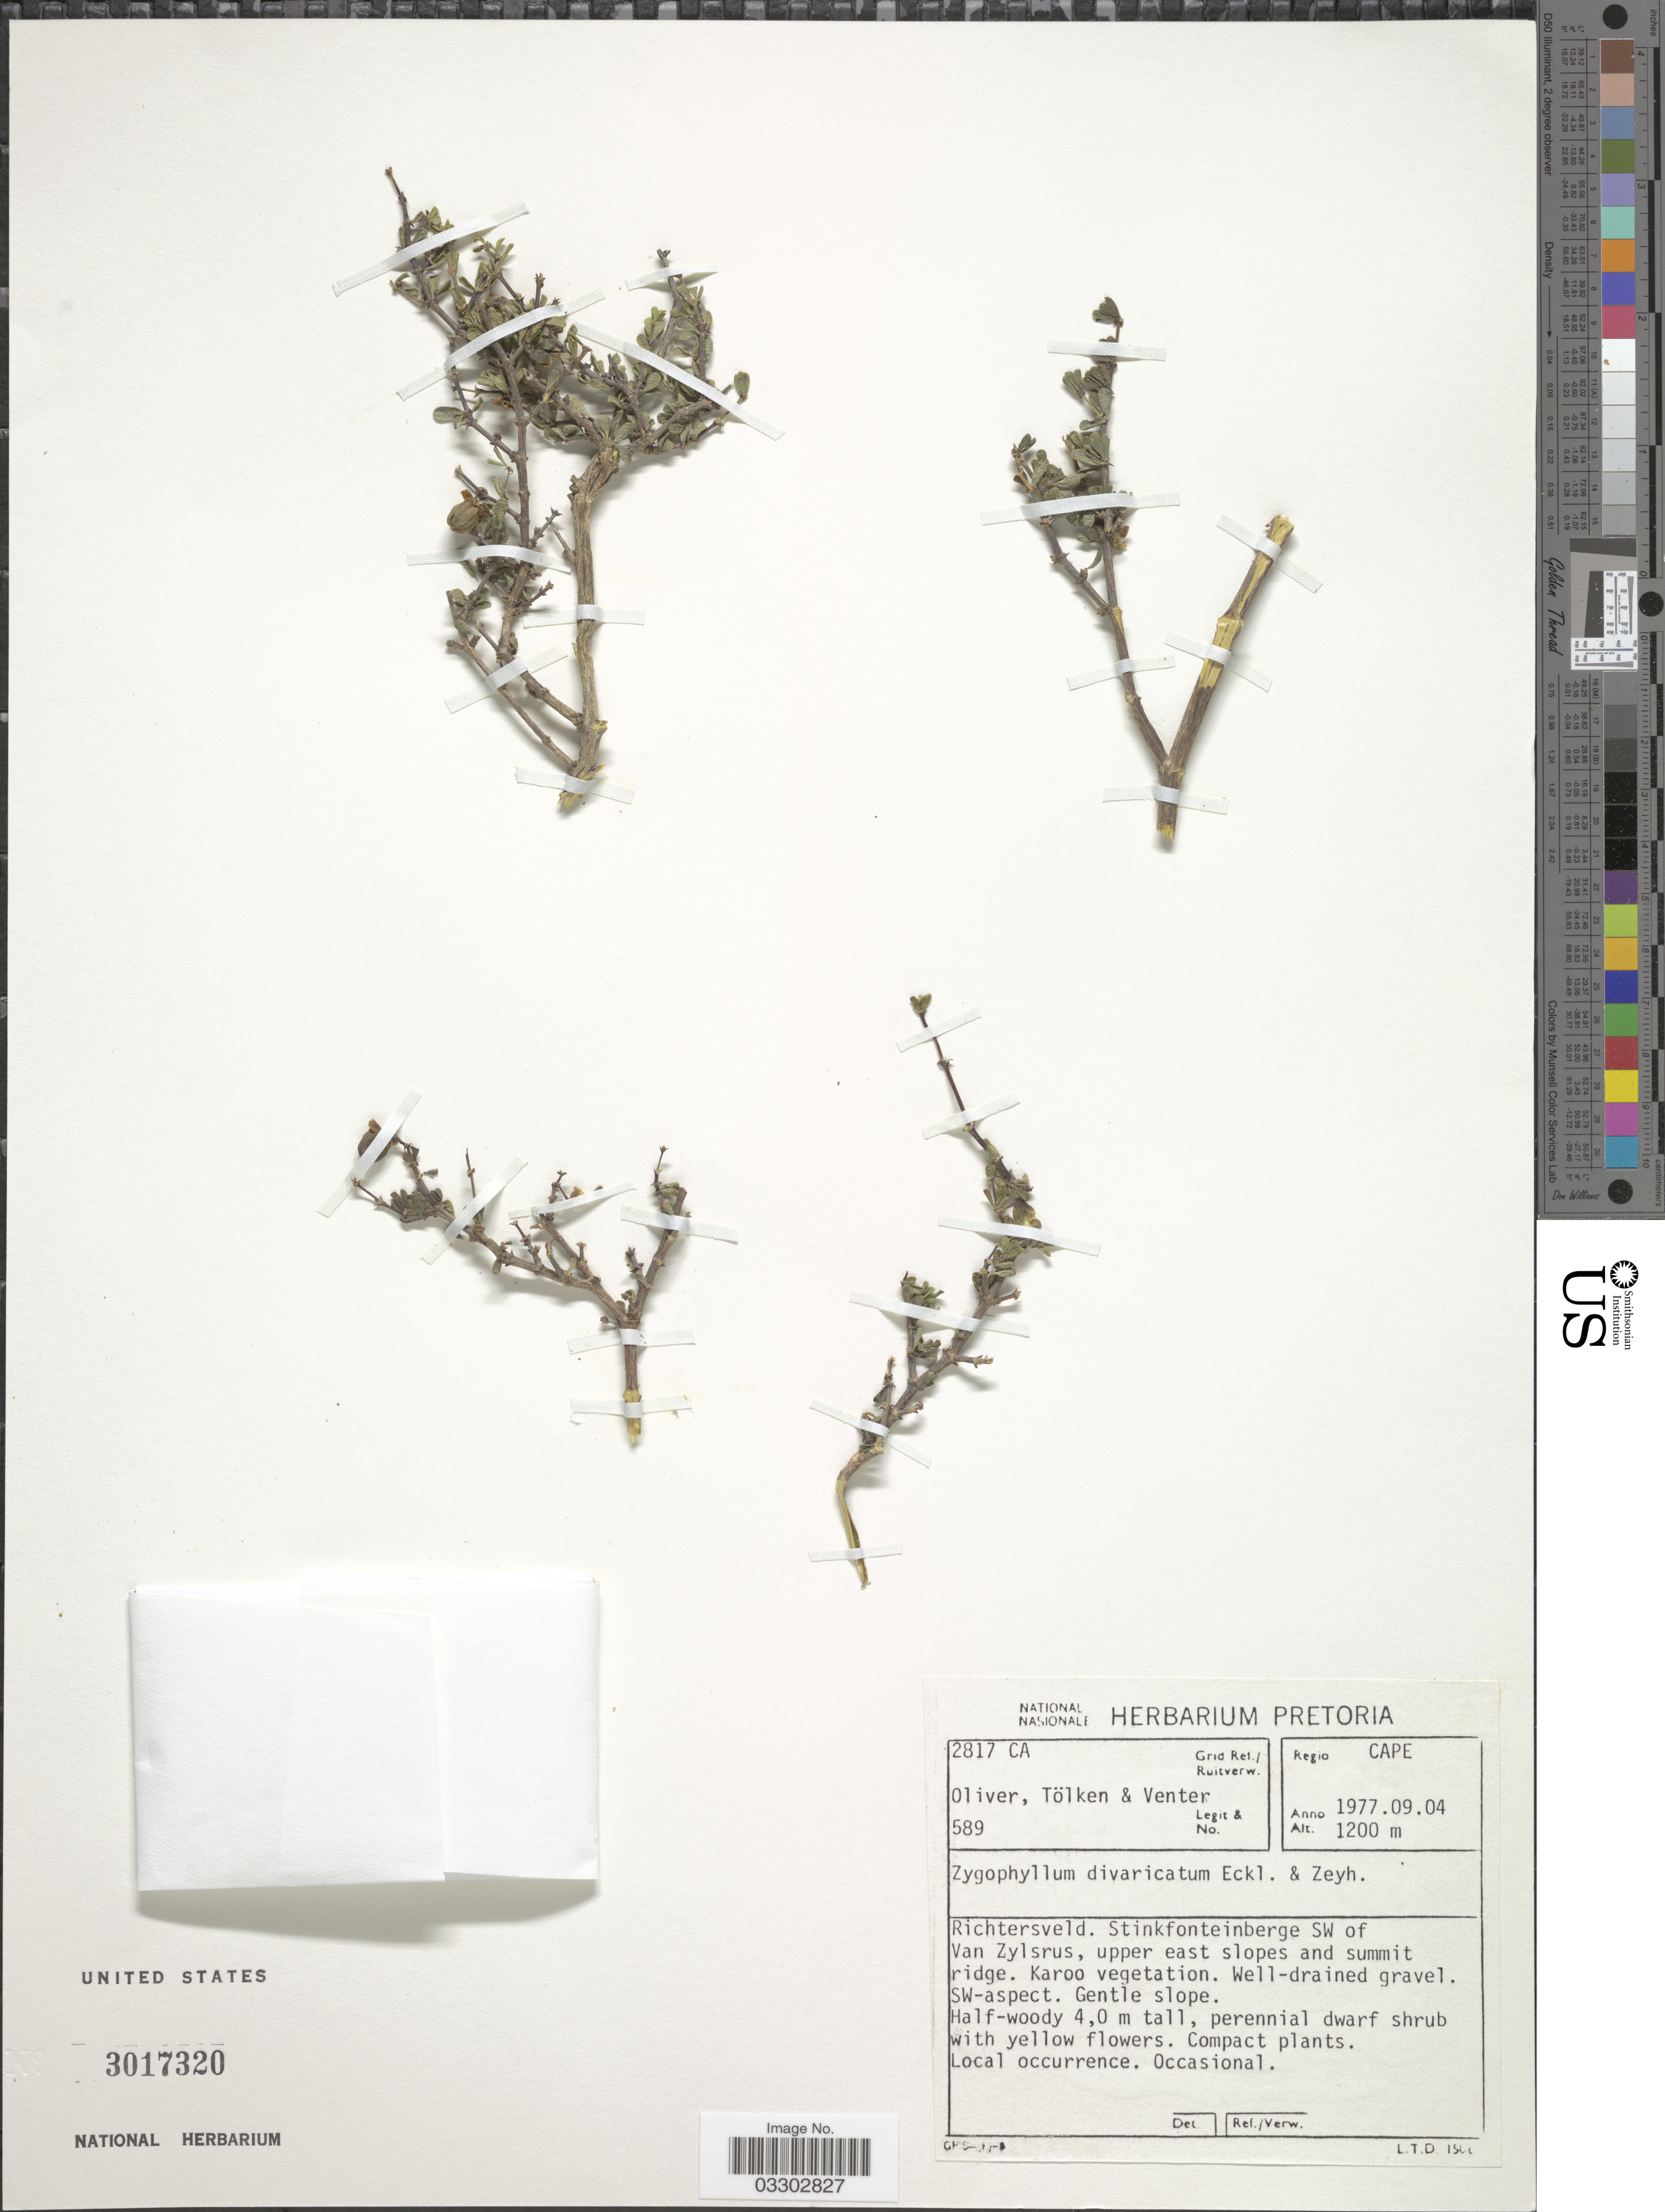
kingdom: Plantae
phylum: Tracheophyta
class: Magnoliopsida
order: Zygophyllales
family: Zygophyllaceae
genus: Roepera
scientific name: Roepera divaricata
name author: (Eckl. & Zeyh.) Beier & Thulin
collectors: Oliver, --, Tolken & -. Venter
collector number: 589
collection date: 1977-09-04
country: South Africa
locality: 2817 CA Grid Ref./Ruitverw. Regio Cape. Richtersveld. Stinkfonteinberge SW of Van Zylsrus, upper east slopes and summit ridge. Karoo vegetation.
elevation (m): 1200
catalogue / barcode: US 3017320